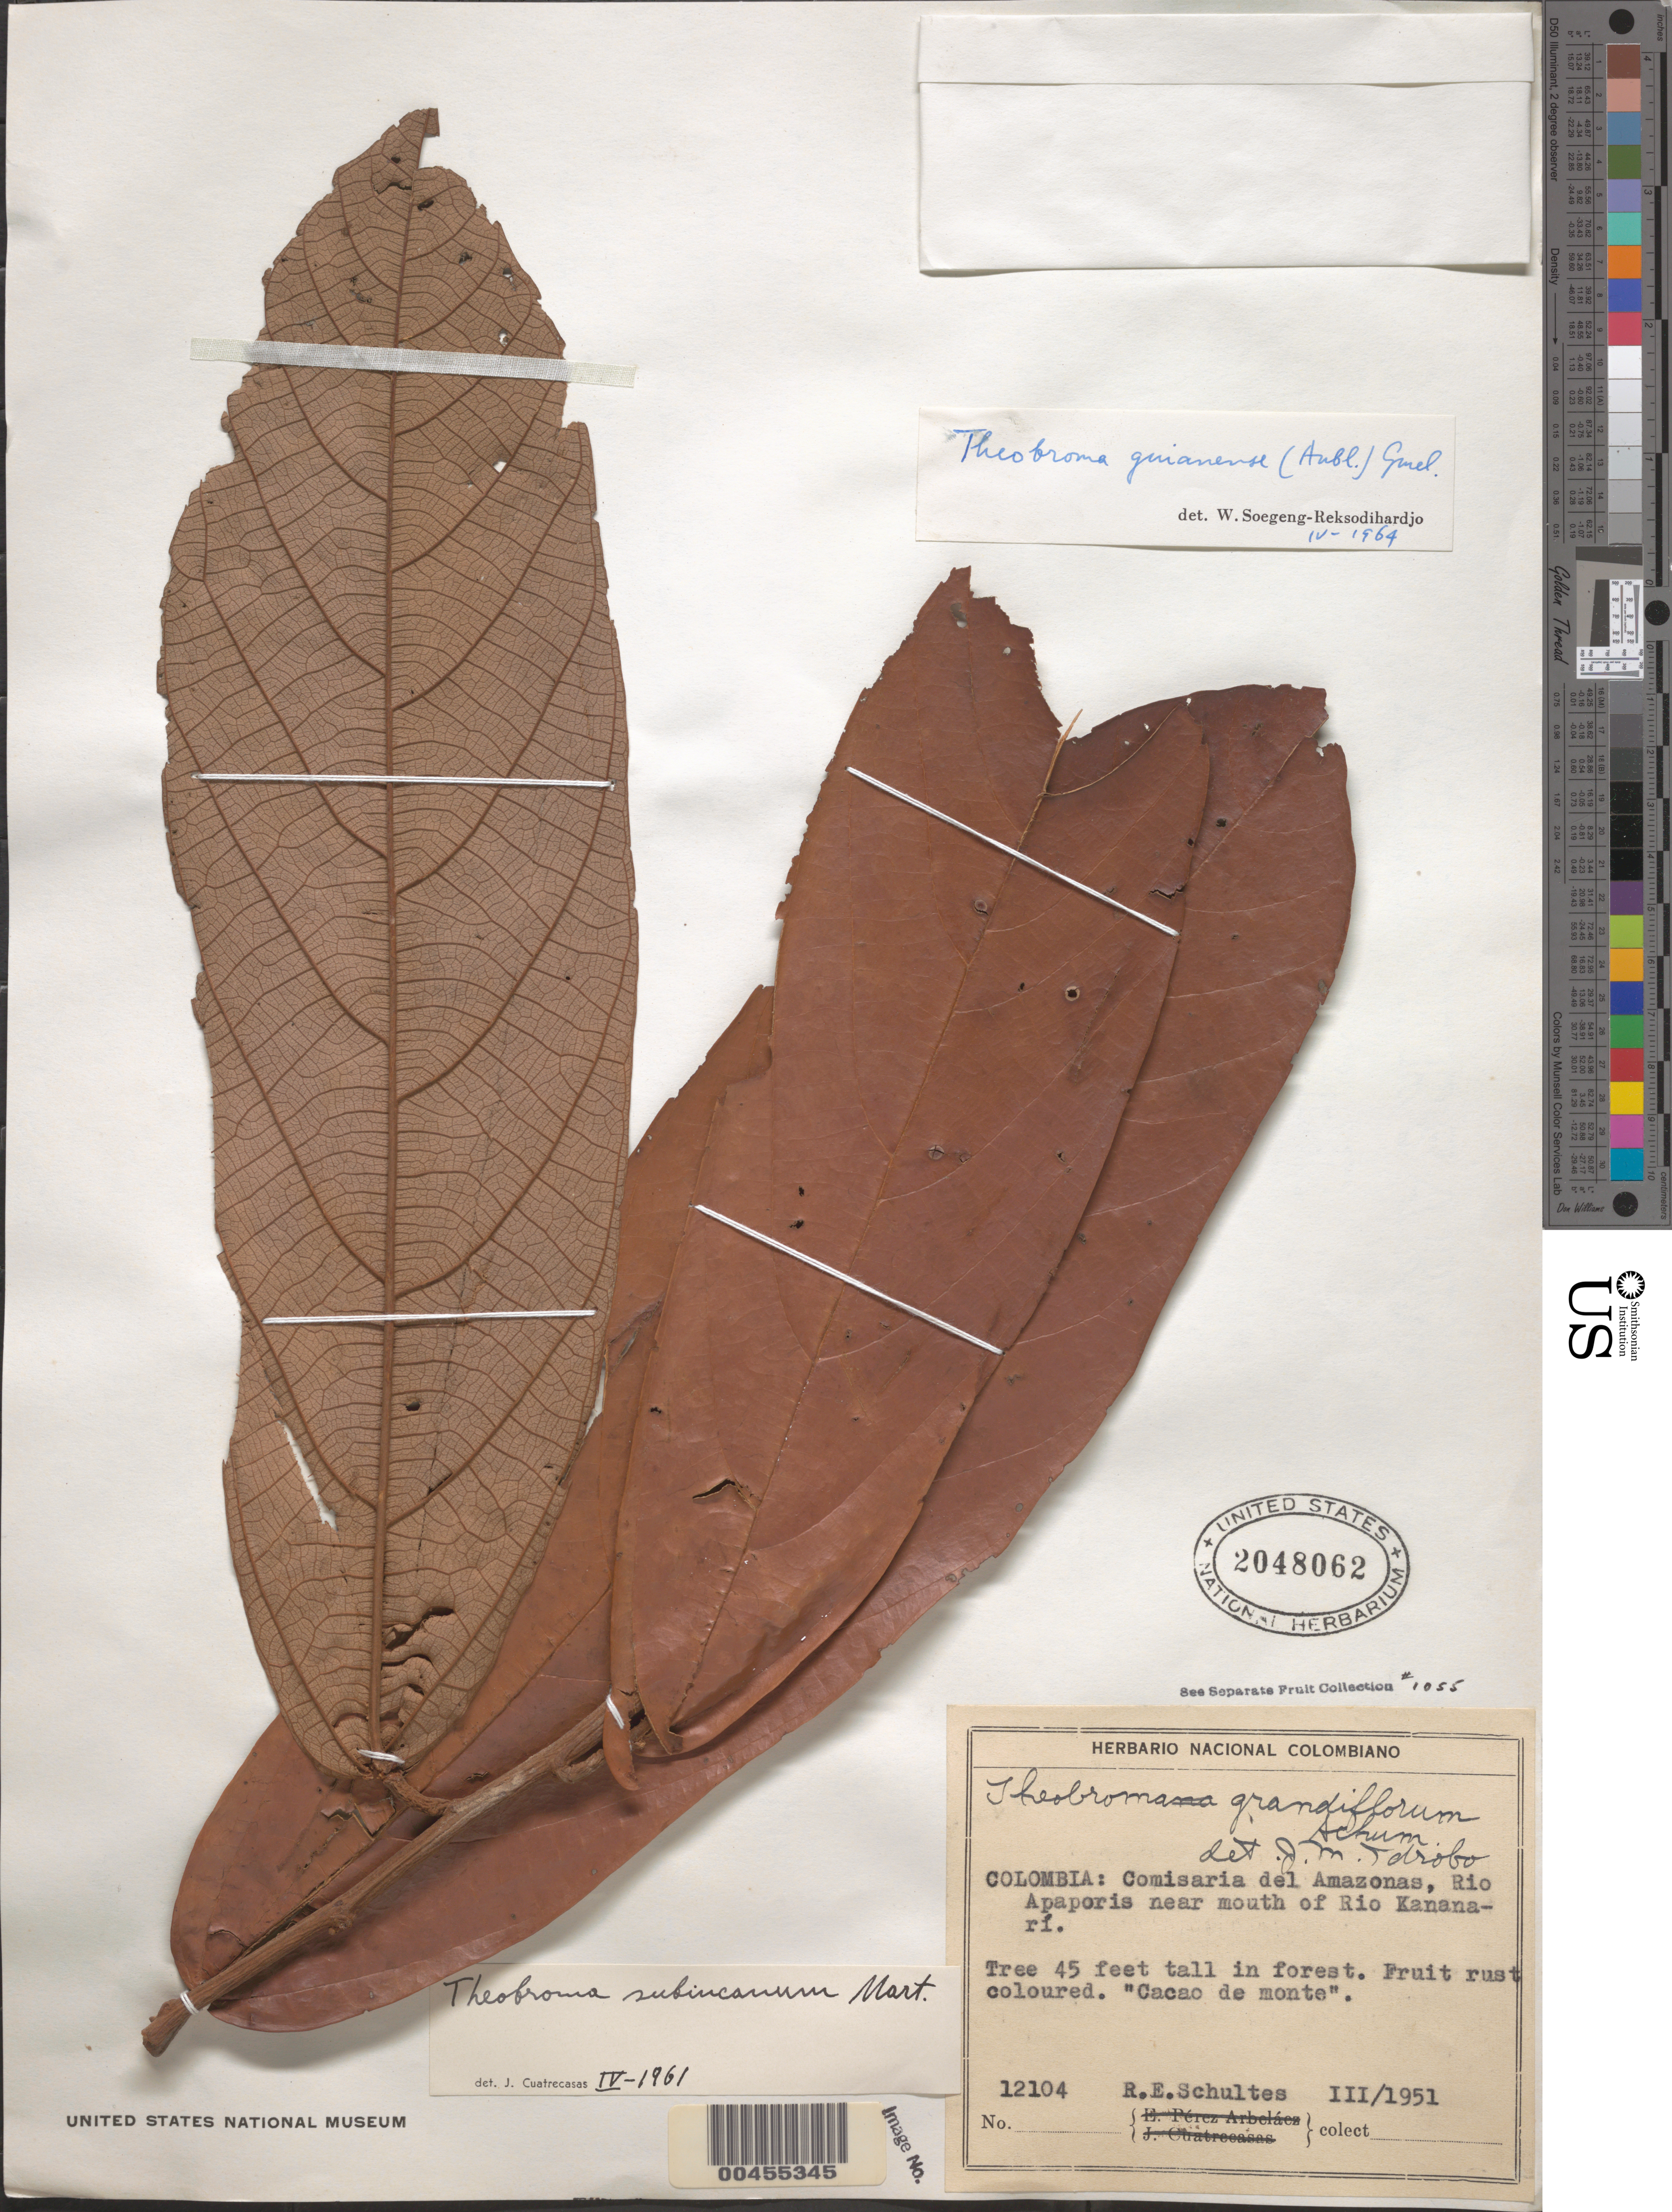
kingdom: Plantae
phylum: Tracheophyta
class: Magnoliopsida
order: Malvales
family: Malvaceae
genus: Theobroma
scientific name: Theobroma subincanum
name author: Mart.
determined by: Cuatrecasas, J.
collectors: R. E. Schultes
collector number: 12104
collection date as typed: Mar 1951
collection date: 1951-03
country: Colombia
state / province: Amazônas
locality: Río Apaporis, near mouth of Río Kananarí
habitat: forest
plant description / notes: SEE FRUIT COLLECTION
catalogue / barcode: US 2048062